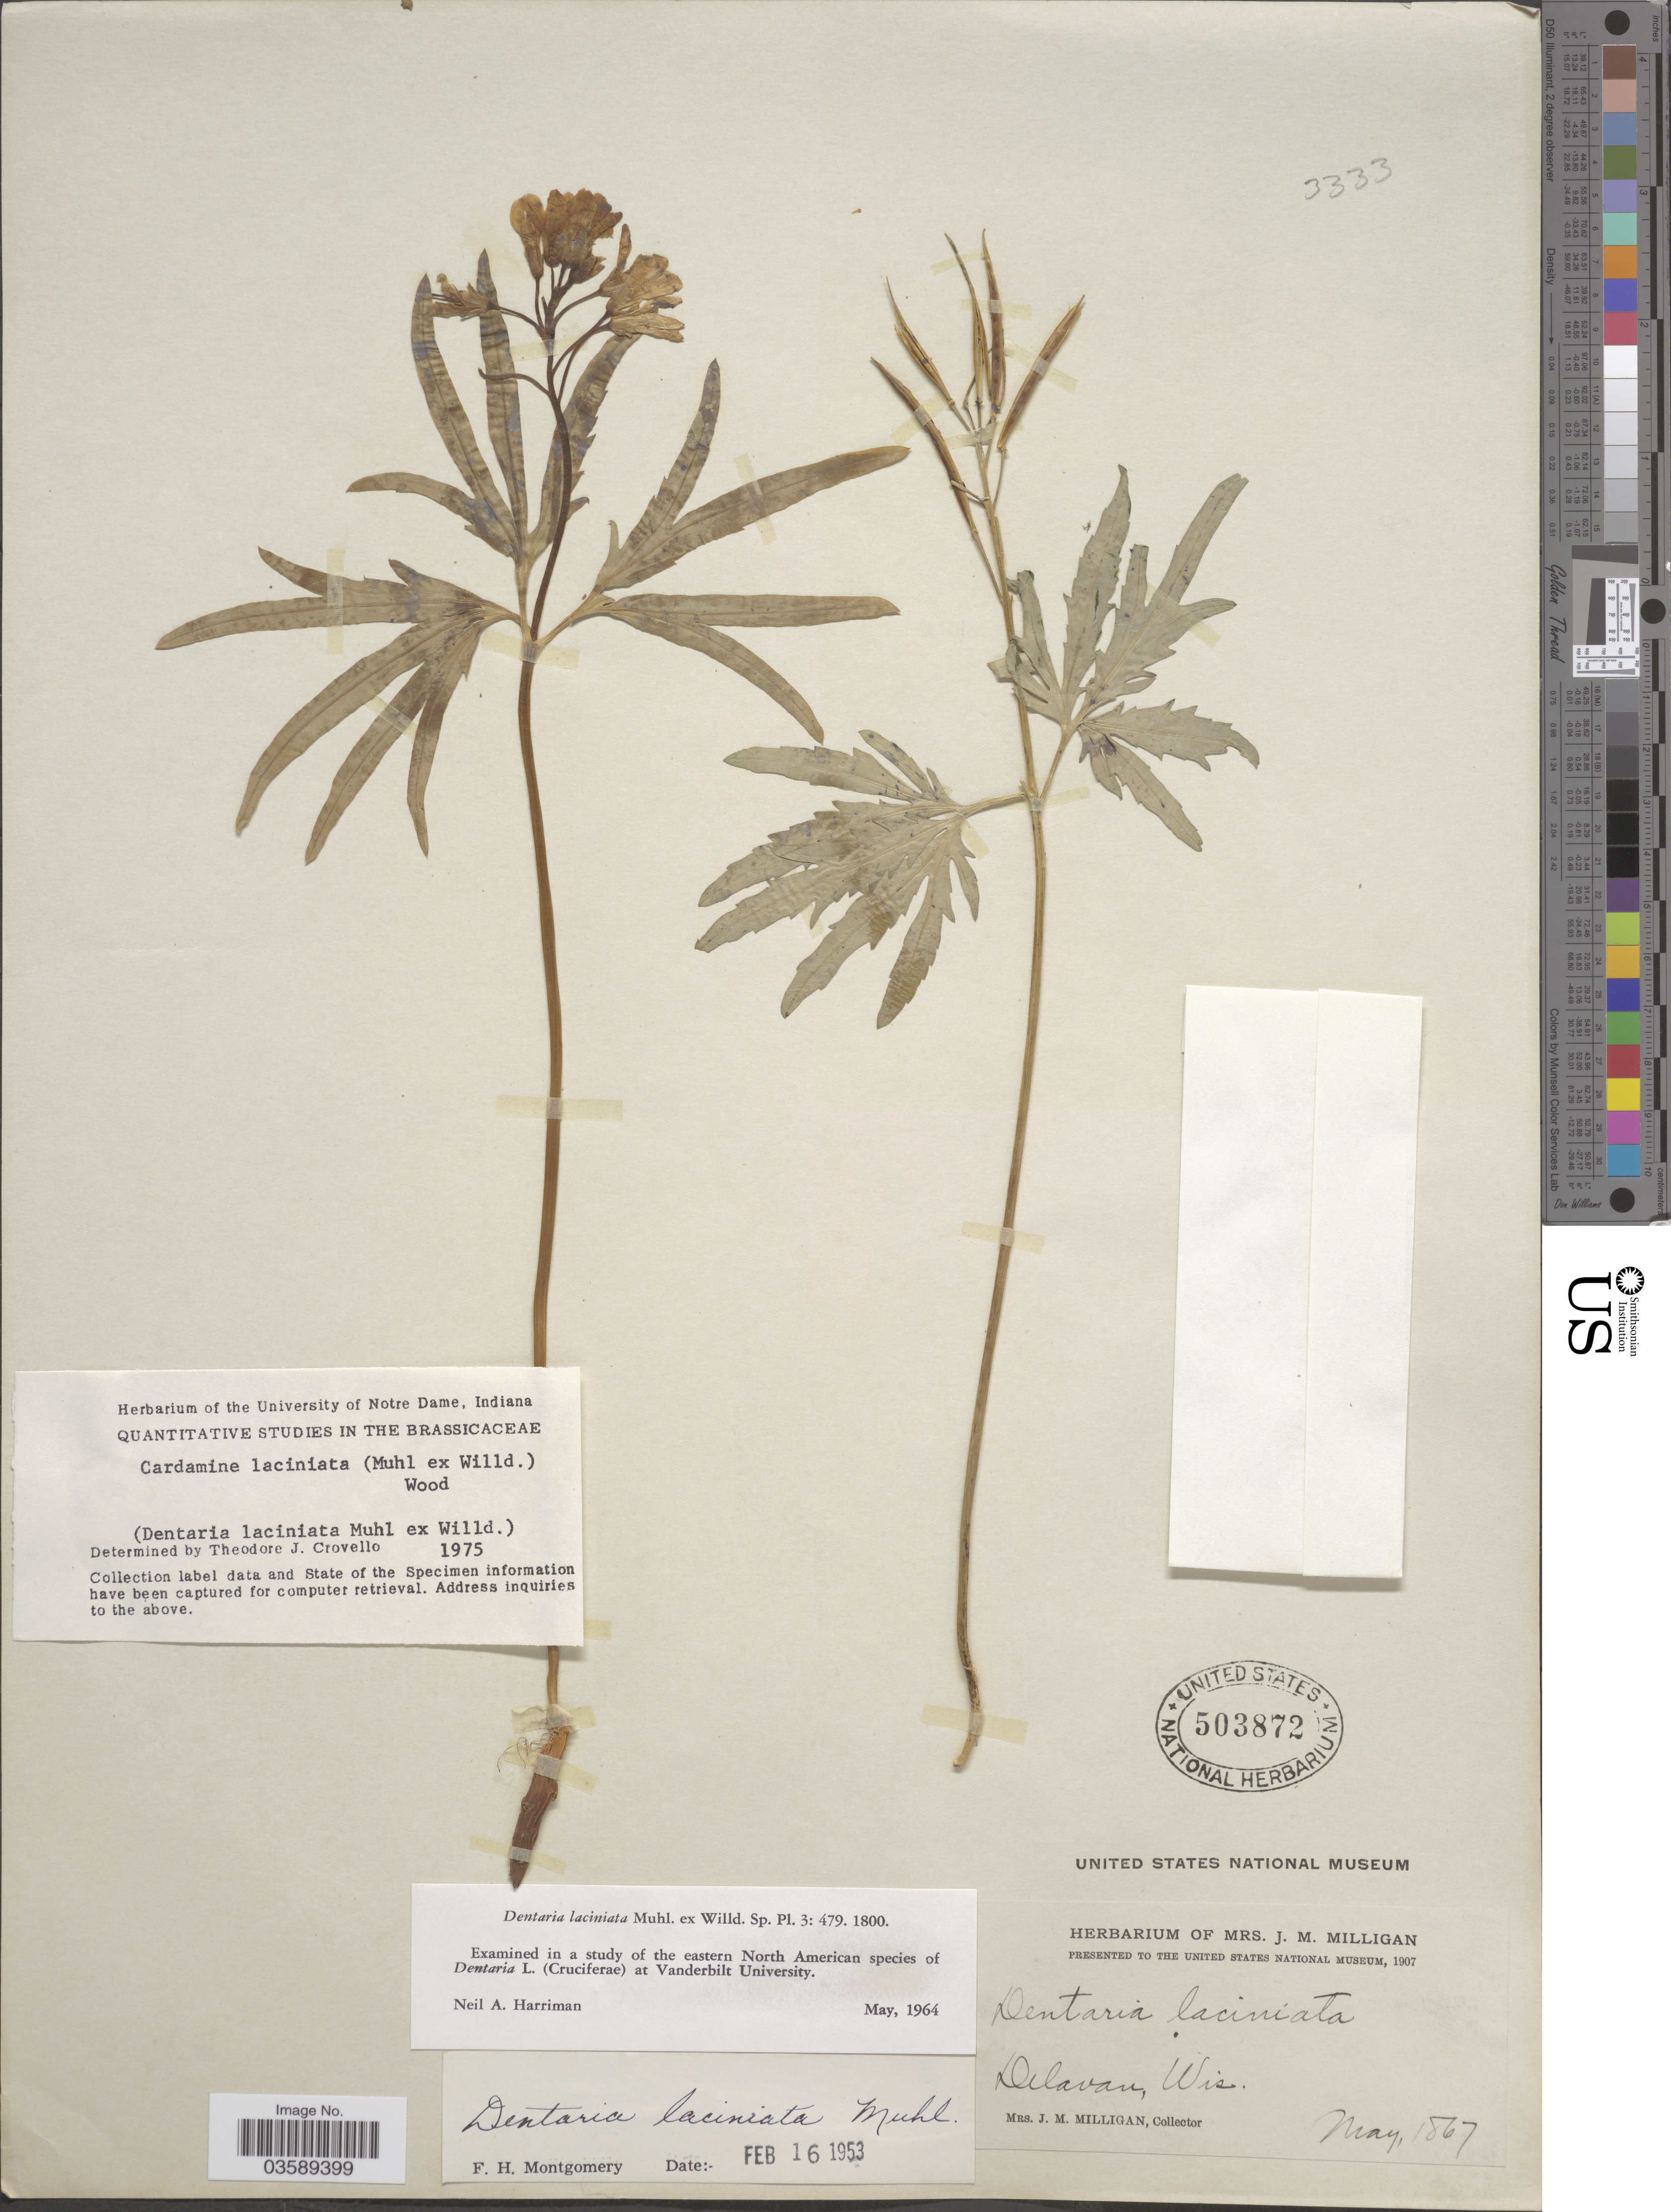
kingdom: Plantae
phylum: Tracheophyta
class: Magnoliopsida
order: Brassicales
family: Brassicaceae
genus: Cardamine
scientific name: Cardamine laciniata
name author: (Hook.) Steud.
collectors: J. Milligan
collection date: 1867-05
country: United States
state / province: Wisconsin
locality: Delavan.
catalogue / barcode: US 503872